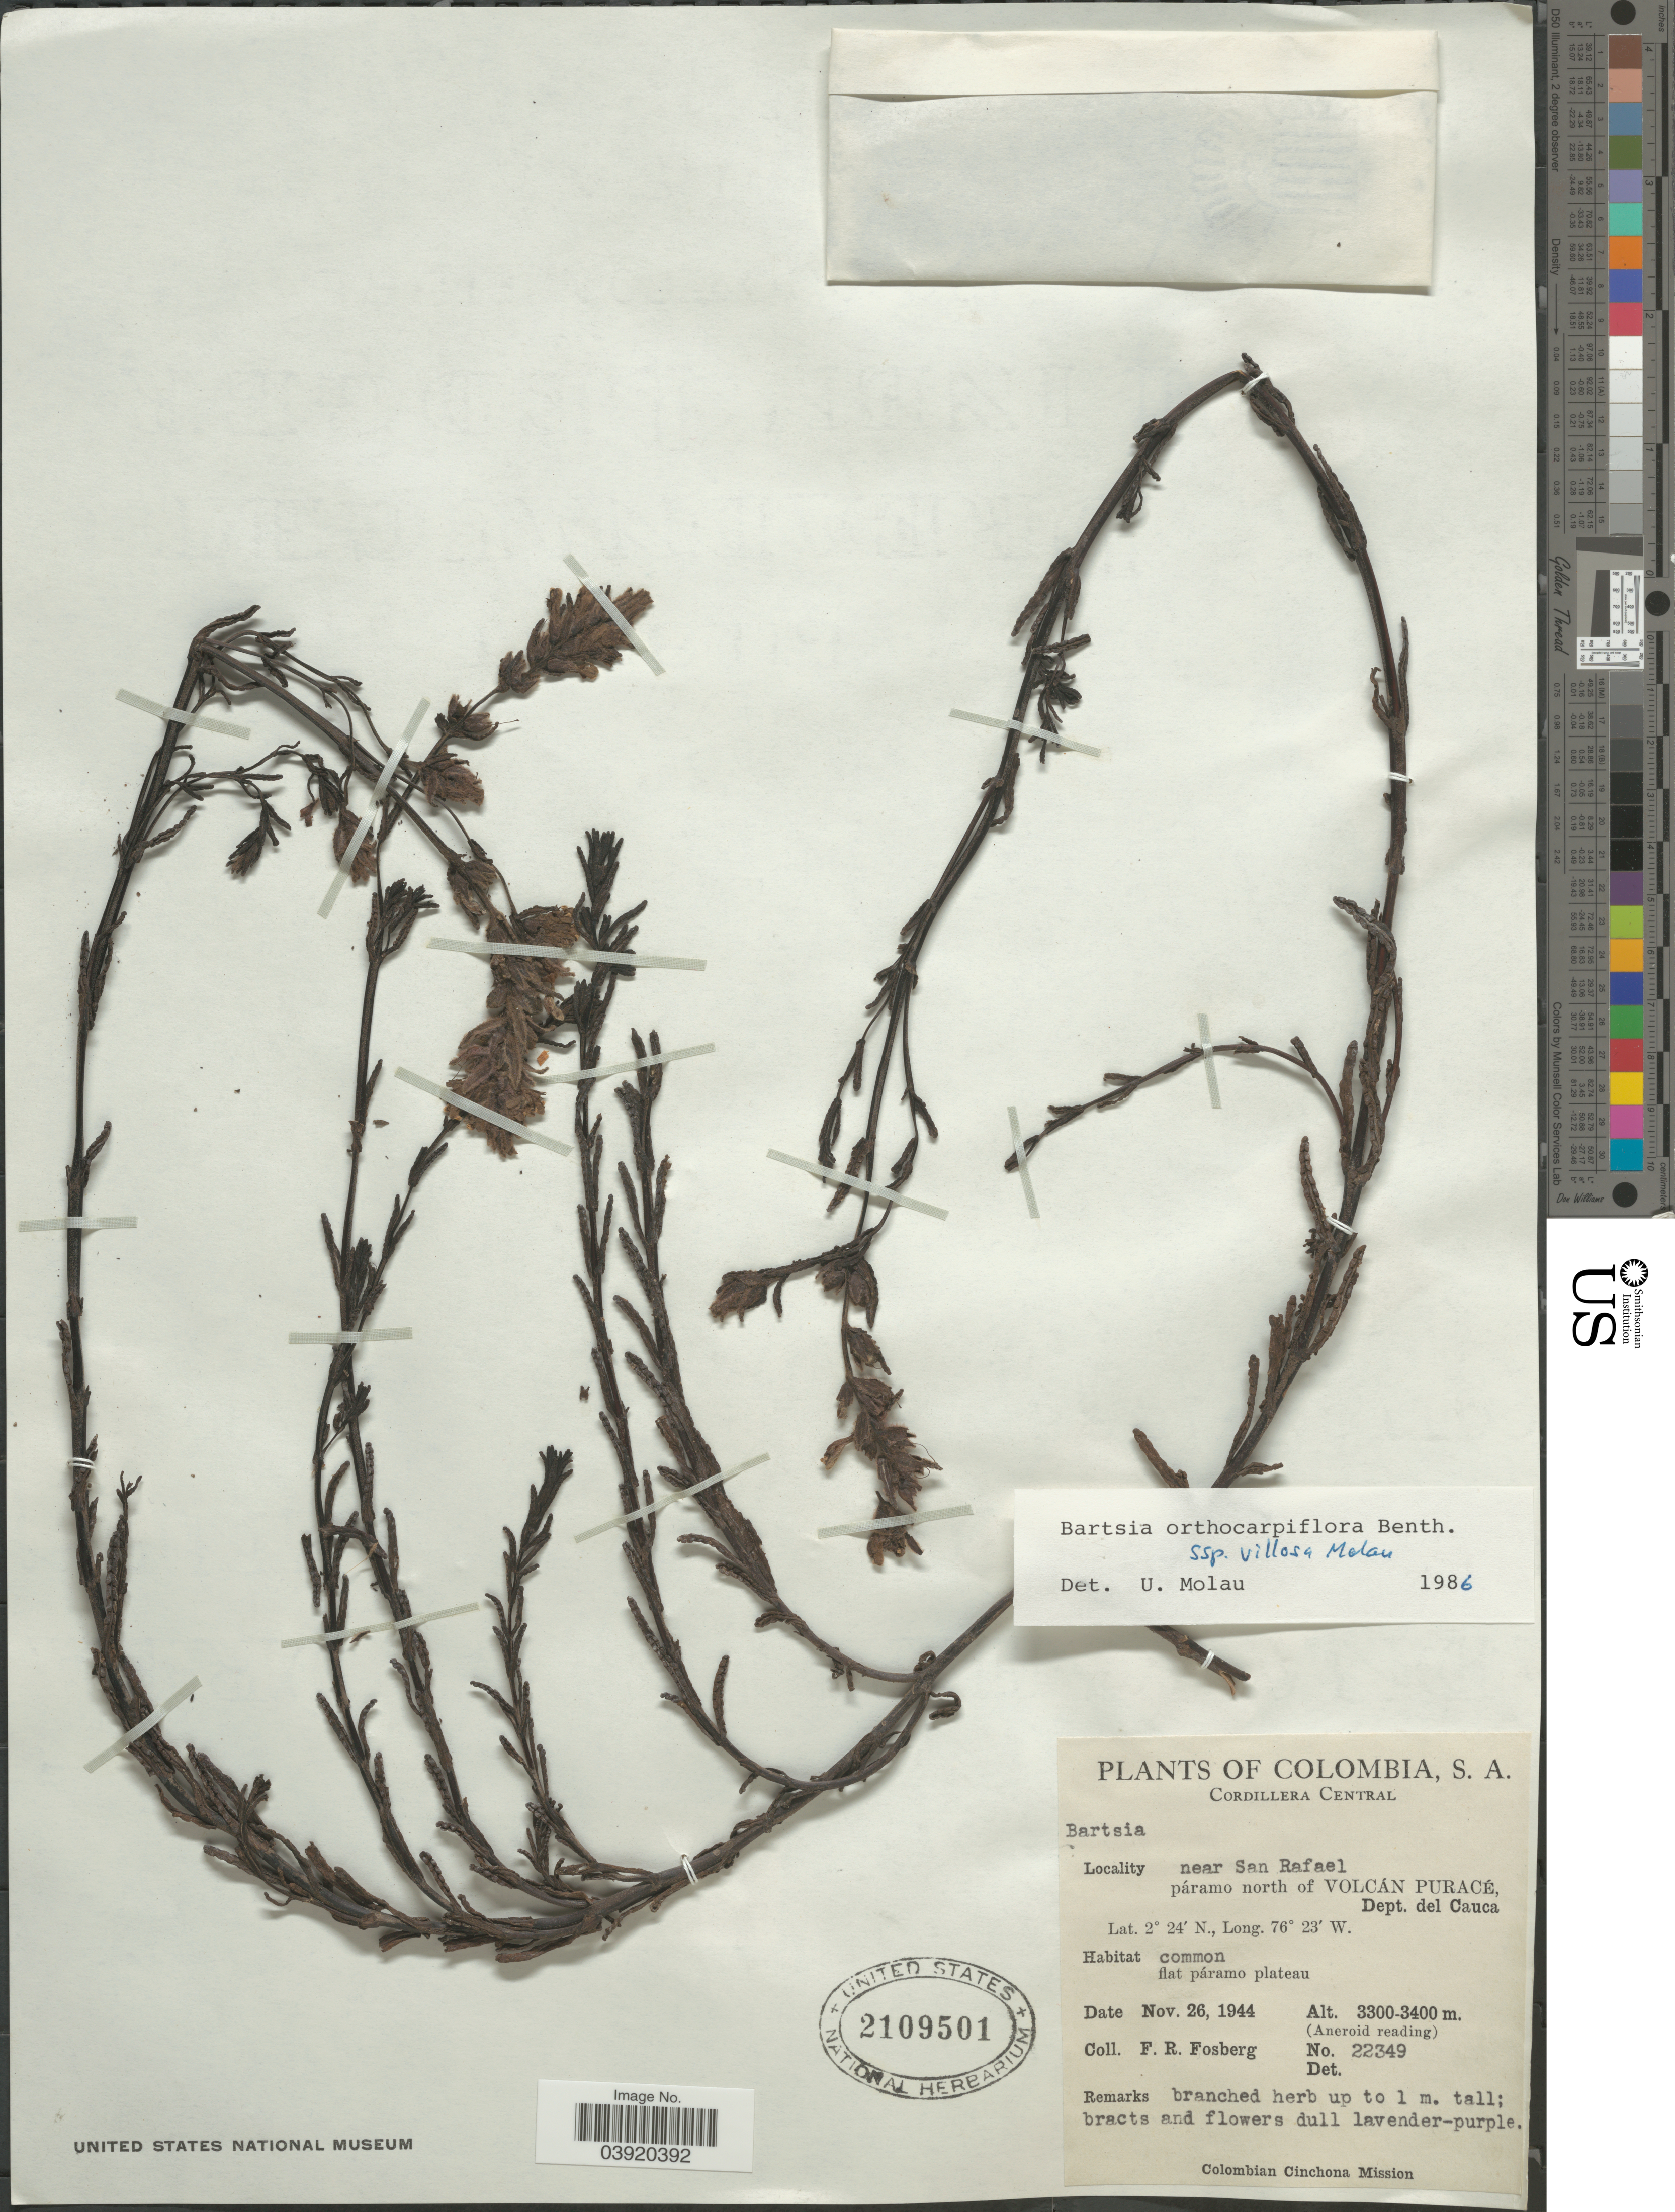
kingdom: Plantae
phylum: Tracheophyta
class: Magnoliopsida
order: Lamiales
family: Orobanchaceae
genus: Bartsia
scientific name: Bartsia orthocarpiflora subsp. villosa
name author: Molau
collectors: F. R. Fosberg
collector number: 22349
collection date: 1944-11-26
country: Colombia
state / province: Cauca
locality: Cordillera Central. Near San Rafael páramo north of Volcán Puracé, Dept. del Cauca.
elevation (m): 3300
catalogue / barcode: US 2109501